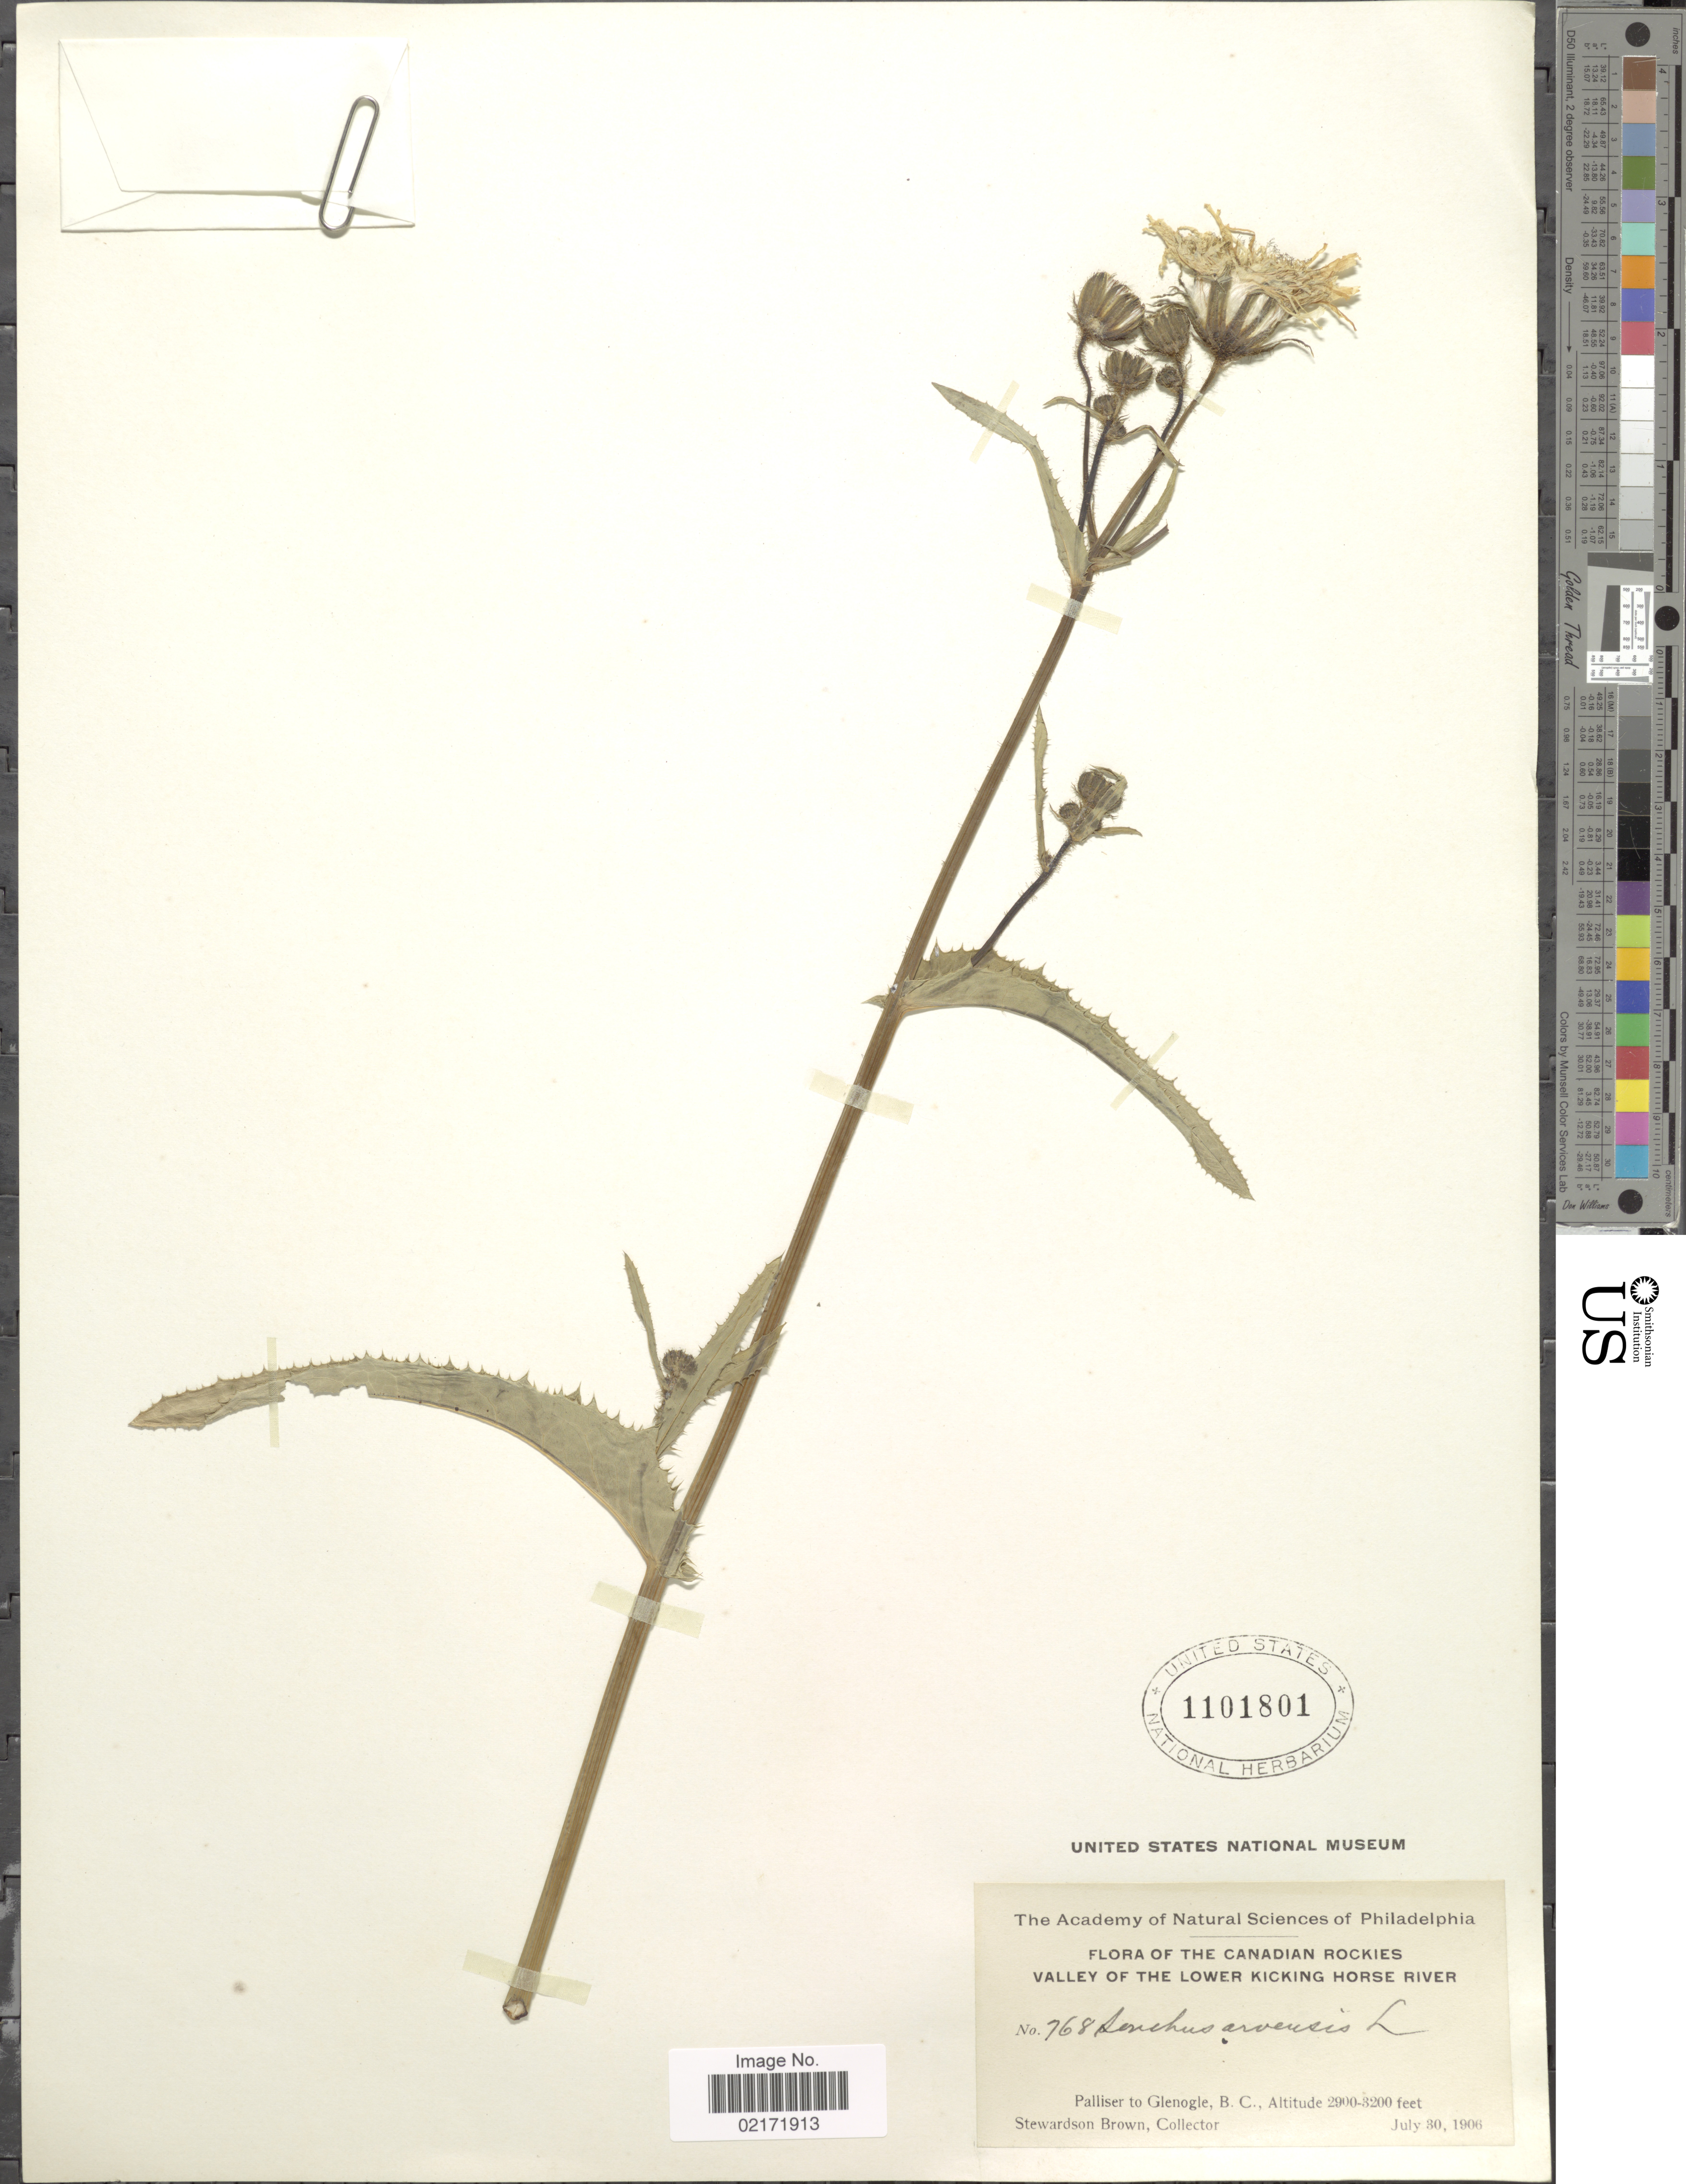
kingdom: Plantae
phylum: Tracheophyta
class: Magnoliopsida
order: Asterales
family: Asteraceae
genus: Sonchus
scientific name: Sonchus arvensis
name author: L.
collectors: S. Brown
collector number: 768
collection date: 1906-07-30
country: Canada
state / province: British Columbia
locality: The Canadian Rockies, Valley of the Lower Kicking Horse River, Palliser to Glenogle, B.C.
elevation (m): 884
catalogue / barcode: US 1101801